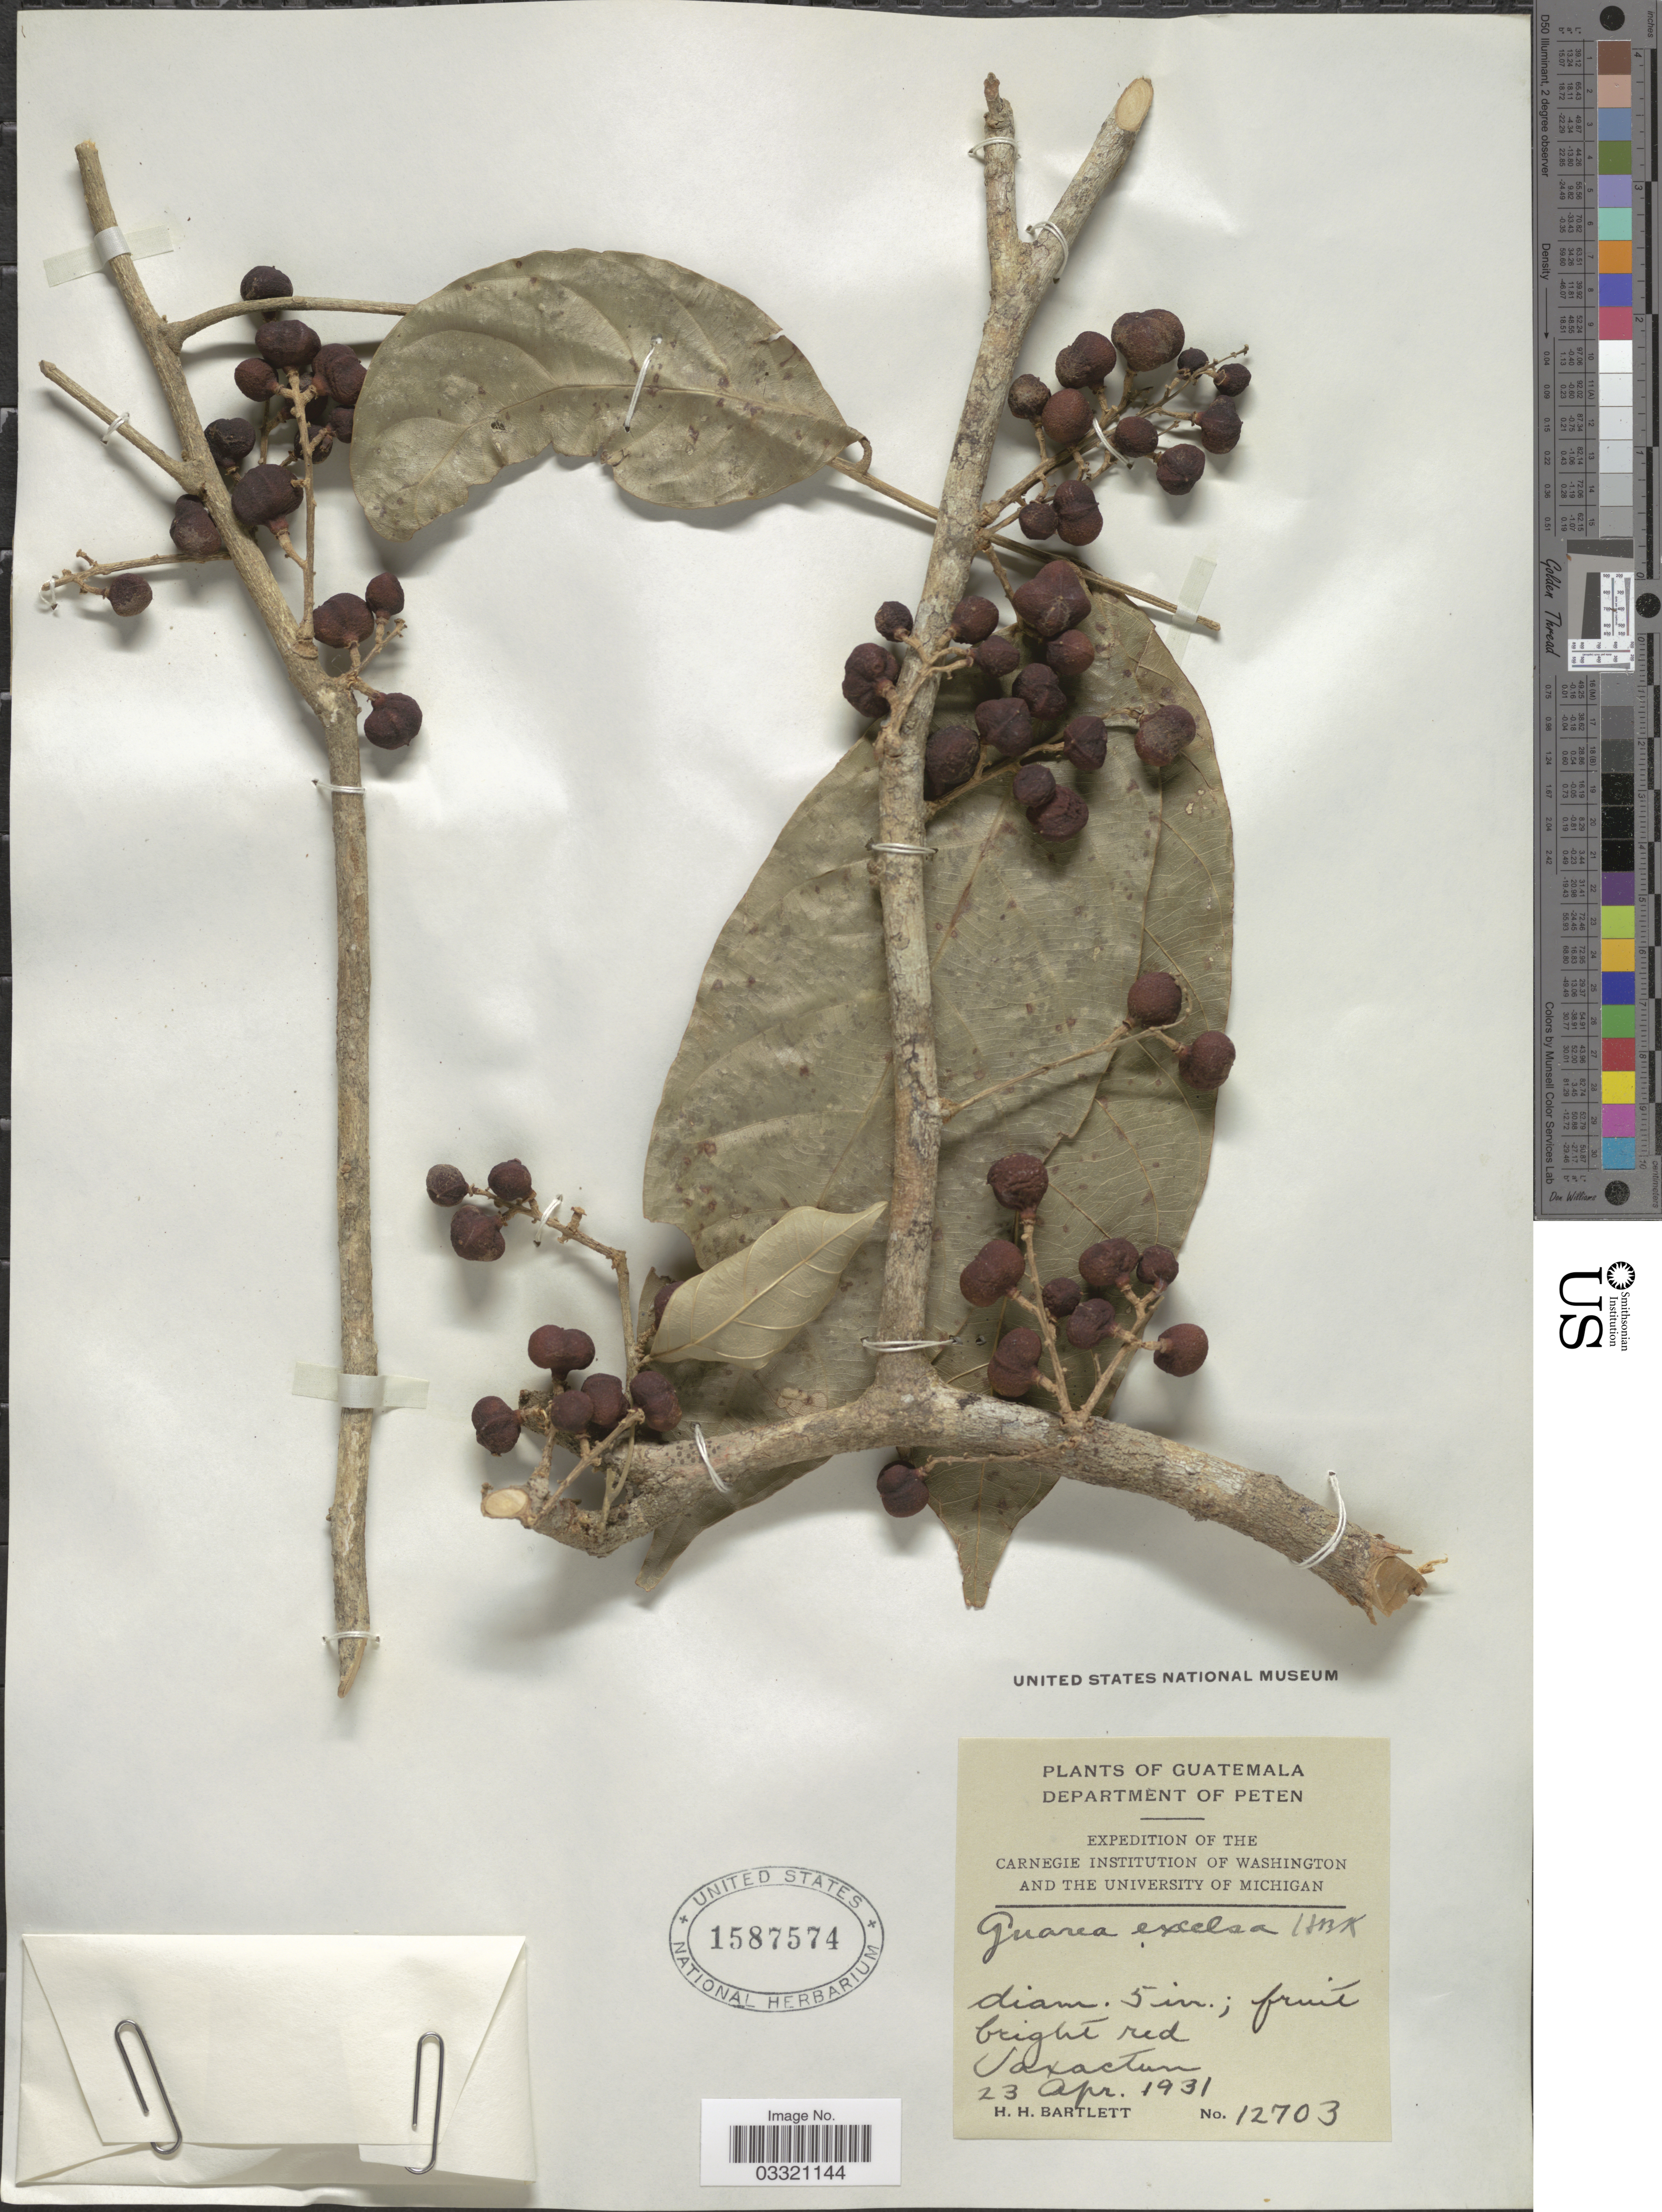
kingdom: Plantae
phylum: Tracheophyta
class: Magnoliopsida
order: Sapindales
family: Meliaceae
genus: Guarea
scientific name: Guarea excelsa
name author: Kunth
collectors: H. H. Bartlett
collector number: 12703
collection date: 1931-04-23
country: Guatemala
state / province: El Petén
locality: Department of Peten. Uaxactun.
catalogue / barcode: US 1587574